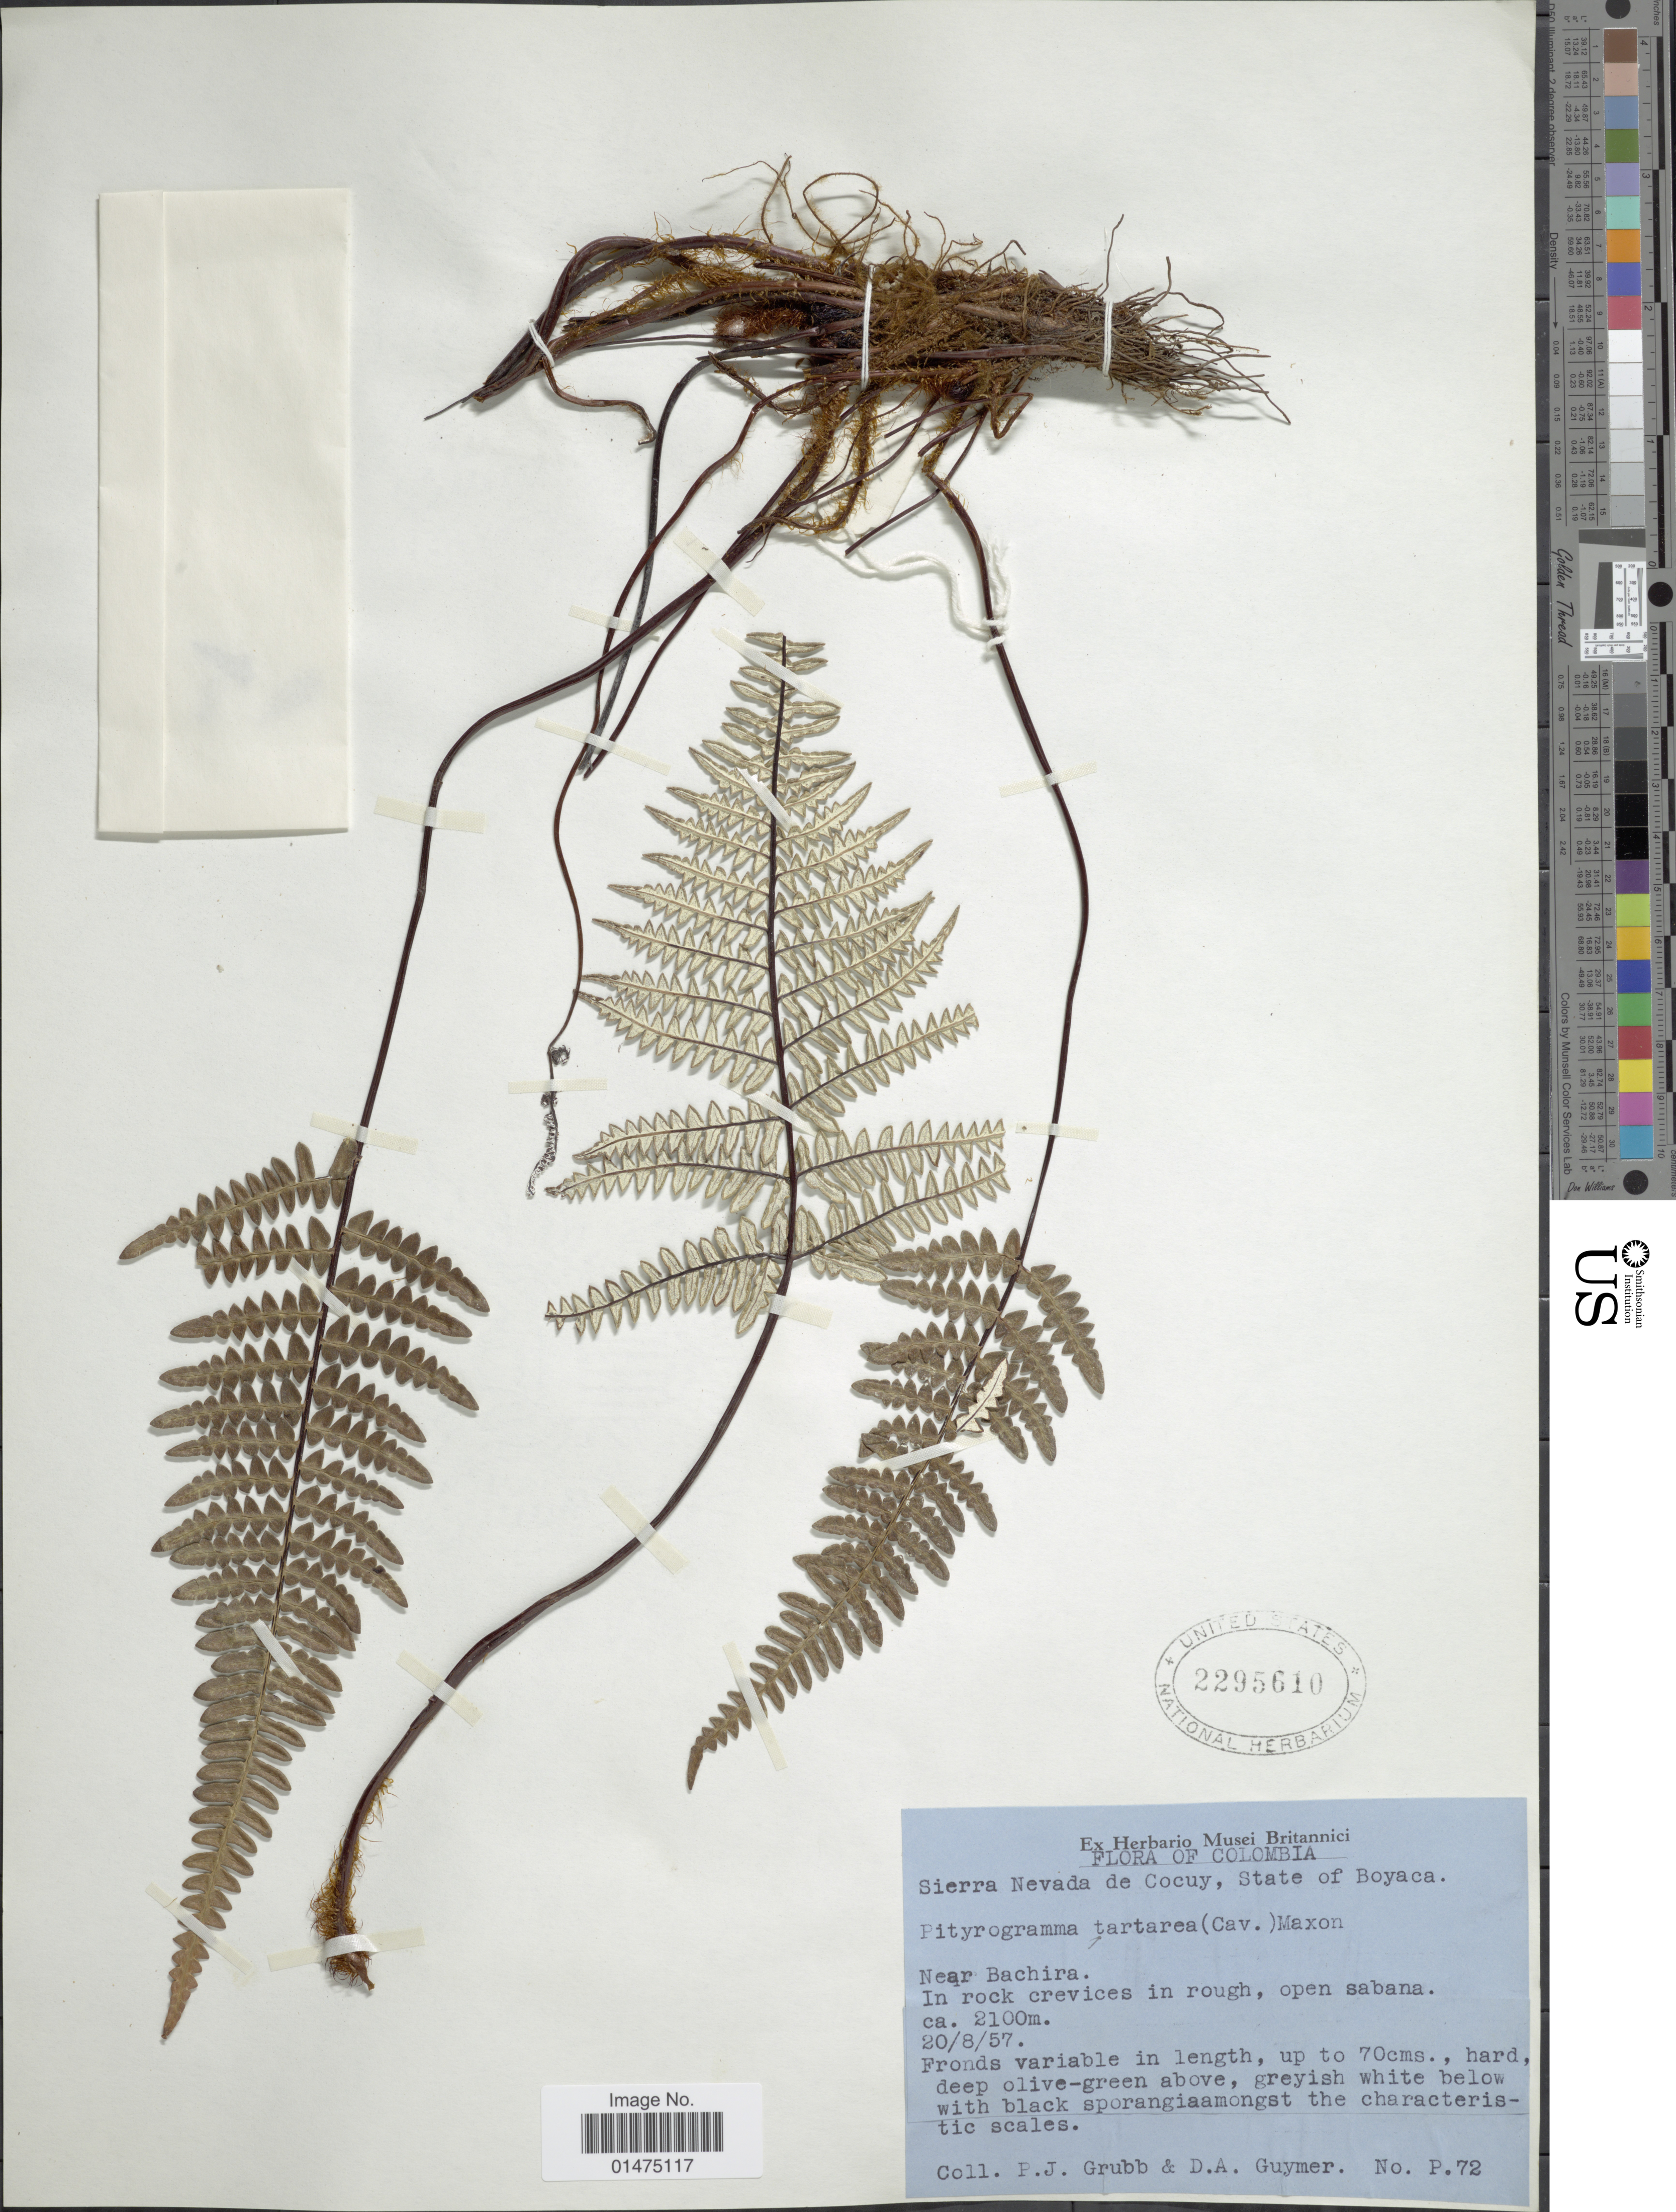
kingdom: Plantae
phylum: Tracheophyta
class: Polypodiopsida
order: Polypodiales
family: Pteridaceae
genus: Pityrogramma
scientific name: Pityrogramma tartarea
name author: (Cav.) Maxon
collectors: P. J. Grubb & D. Guymer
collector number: P72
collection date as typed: Transcribed d/m/y: 20/8/57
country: Colombia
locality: Near Bachira, In rock crevices in rough, open sabana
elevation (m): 2100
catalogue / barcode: US 2295610